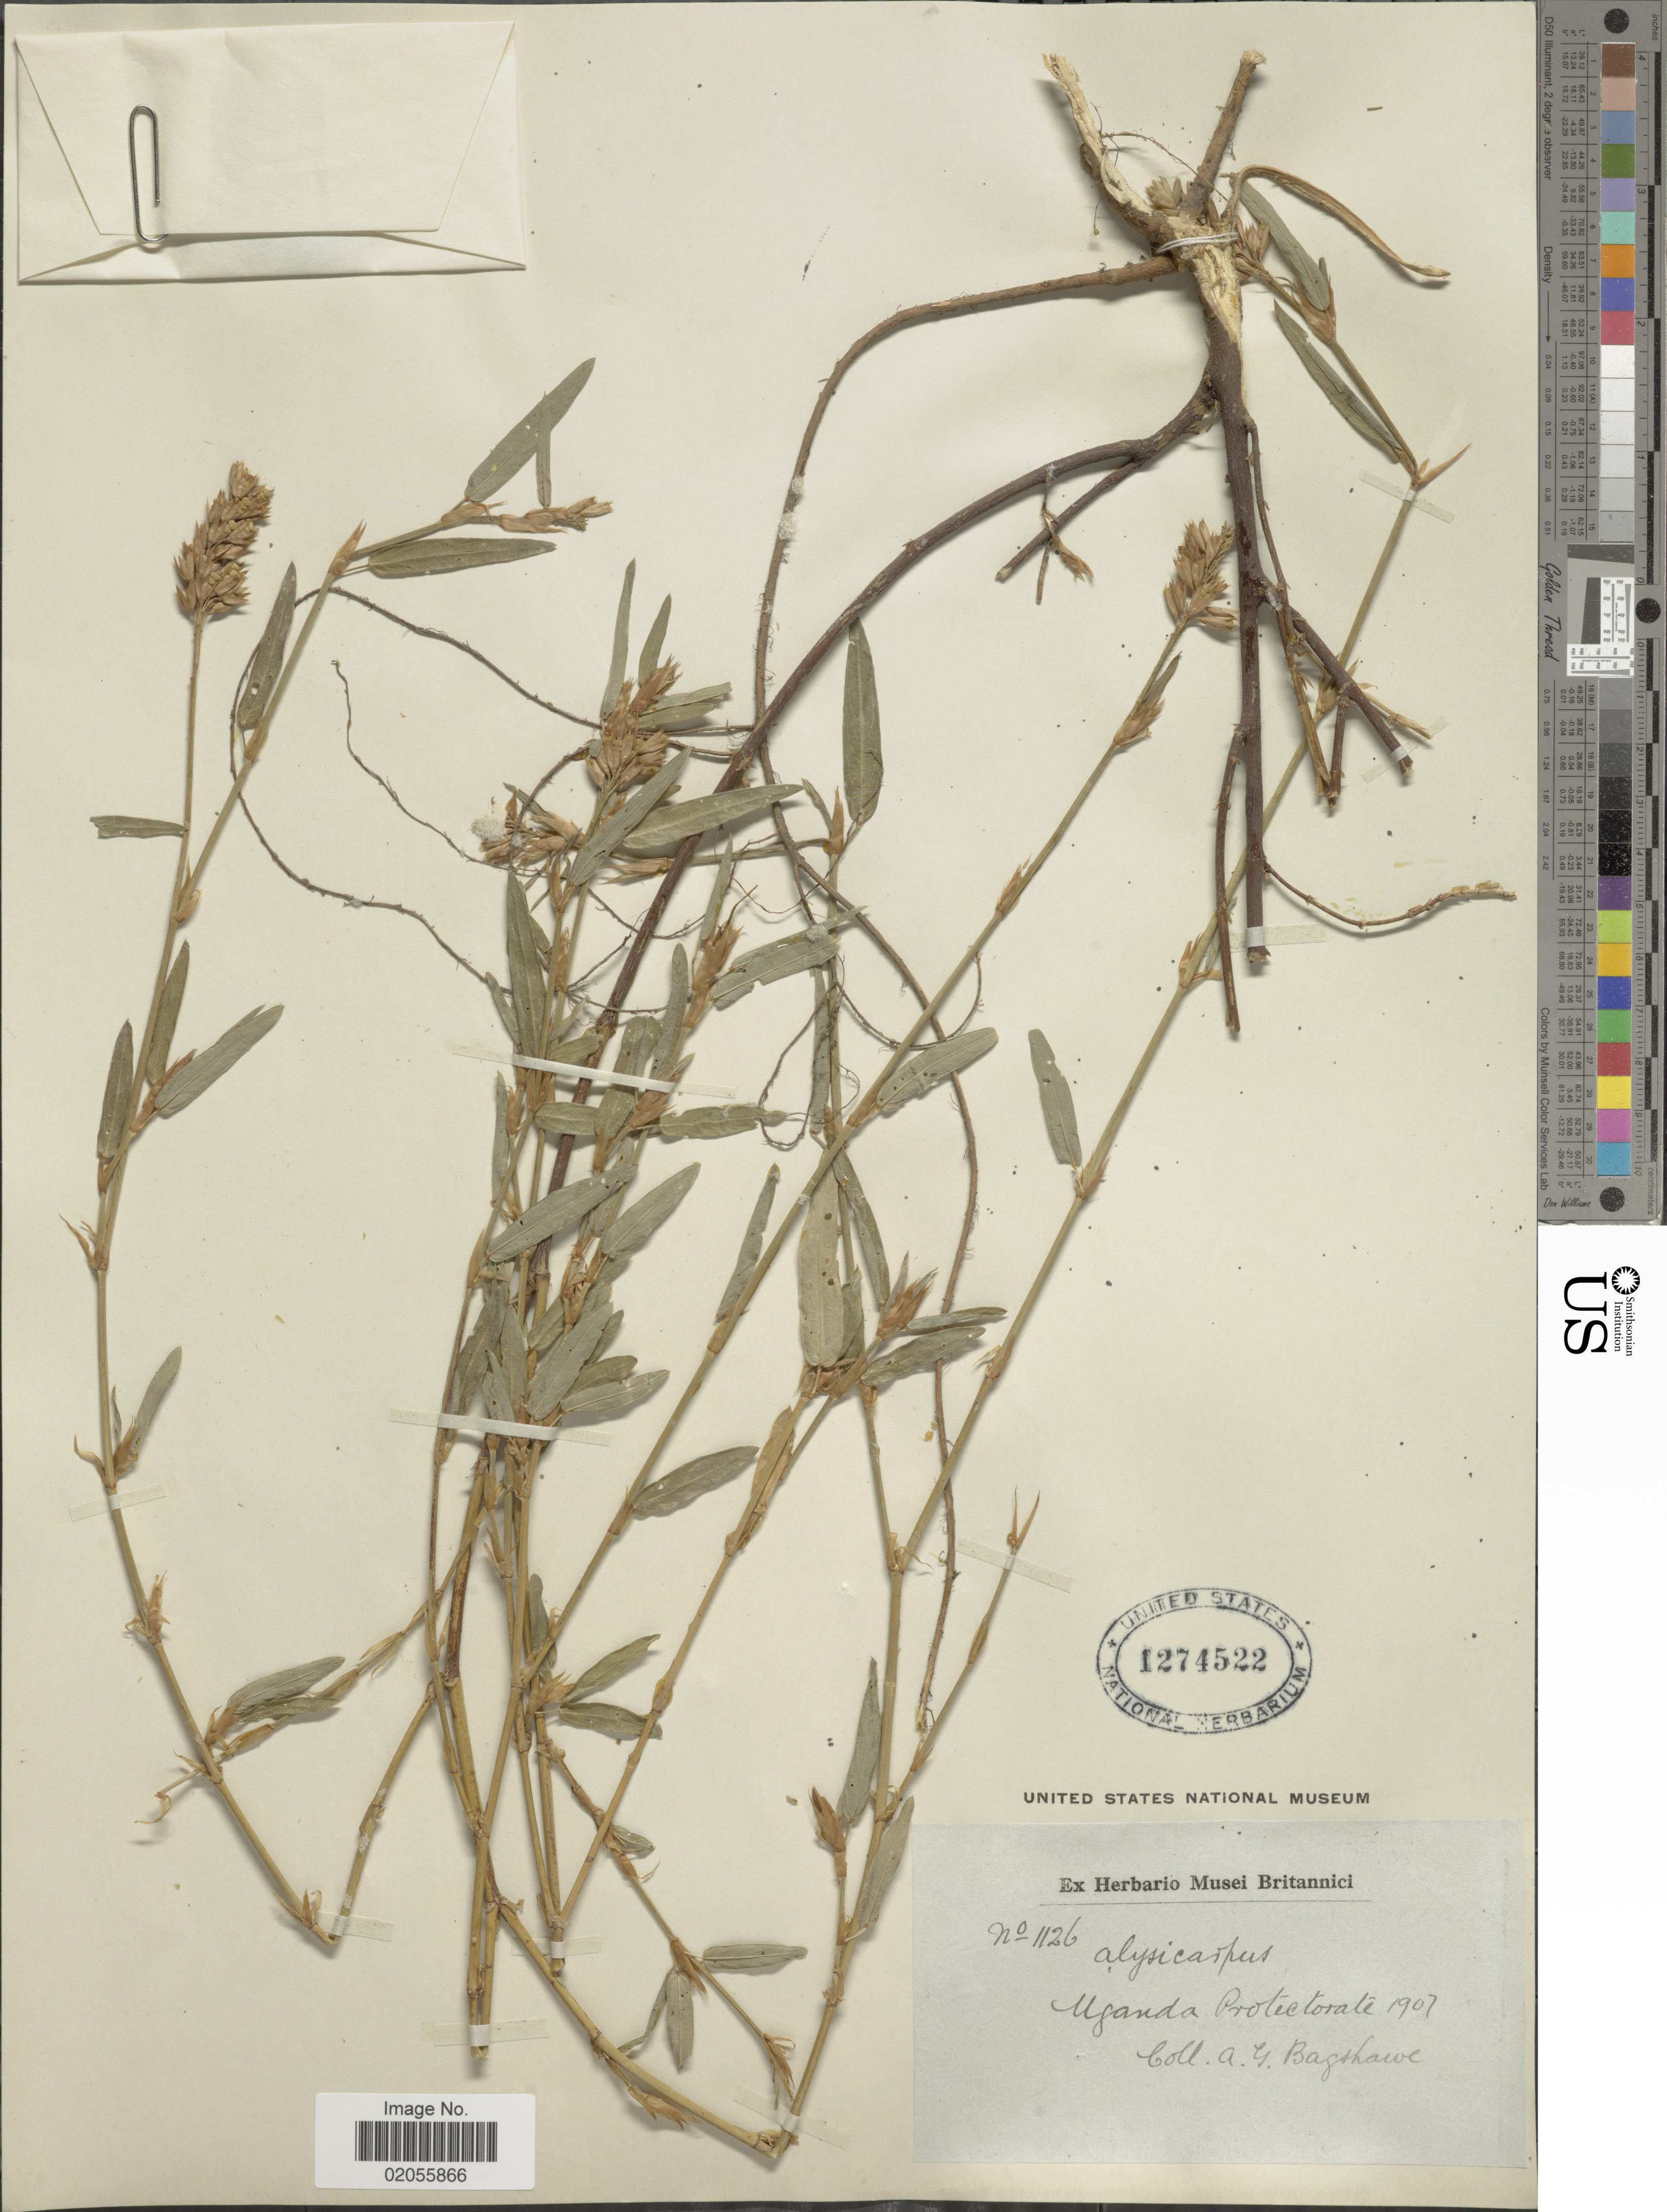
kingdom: Plantae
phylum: Tracheophyta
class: Magnoliopsida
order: Fabales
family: Fabaceae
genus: Alysicarpus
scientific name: Alysicarpus sp.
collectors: A. Bagshawe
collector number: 1126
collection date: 1907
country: Uganda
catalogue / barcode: US 1274522